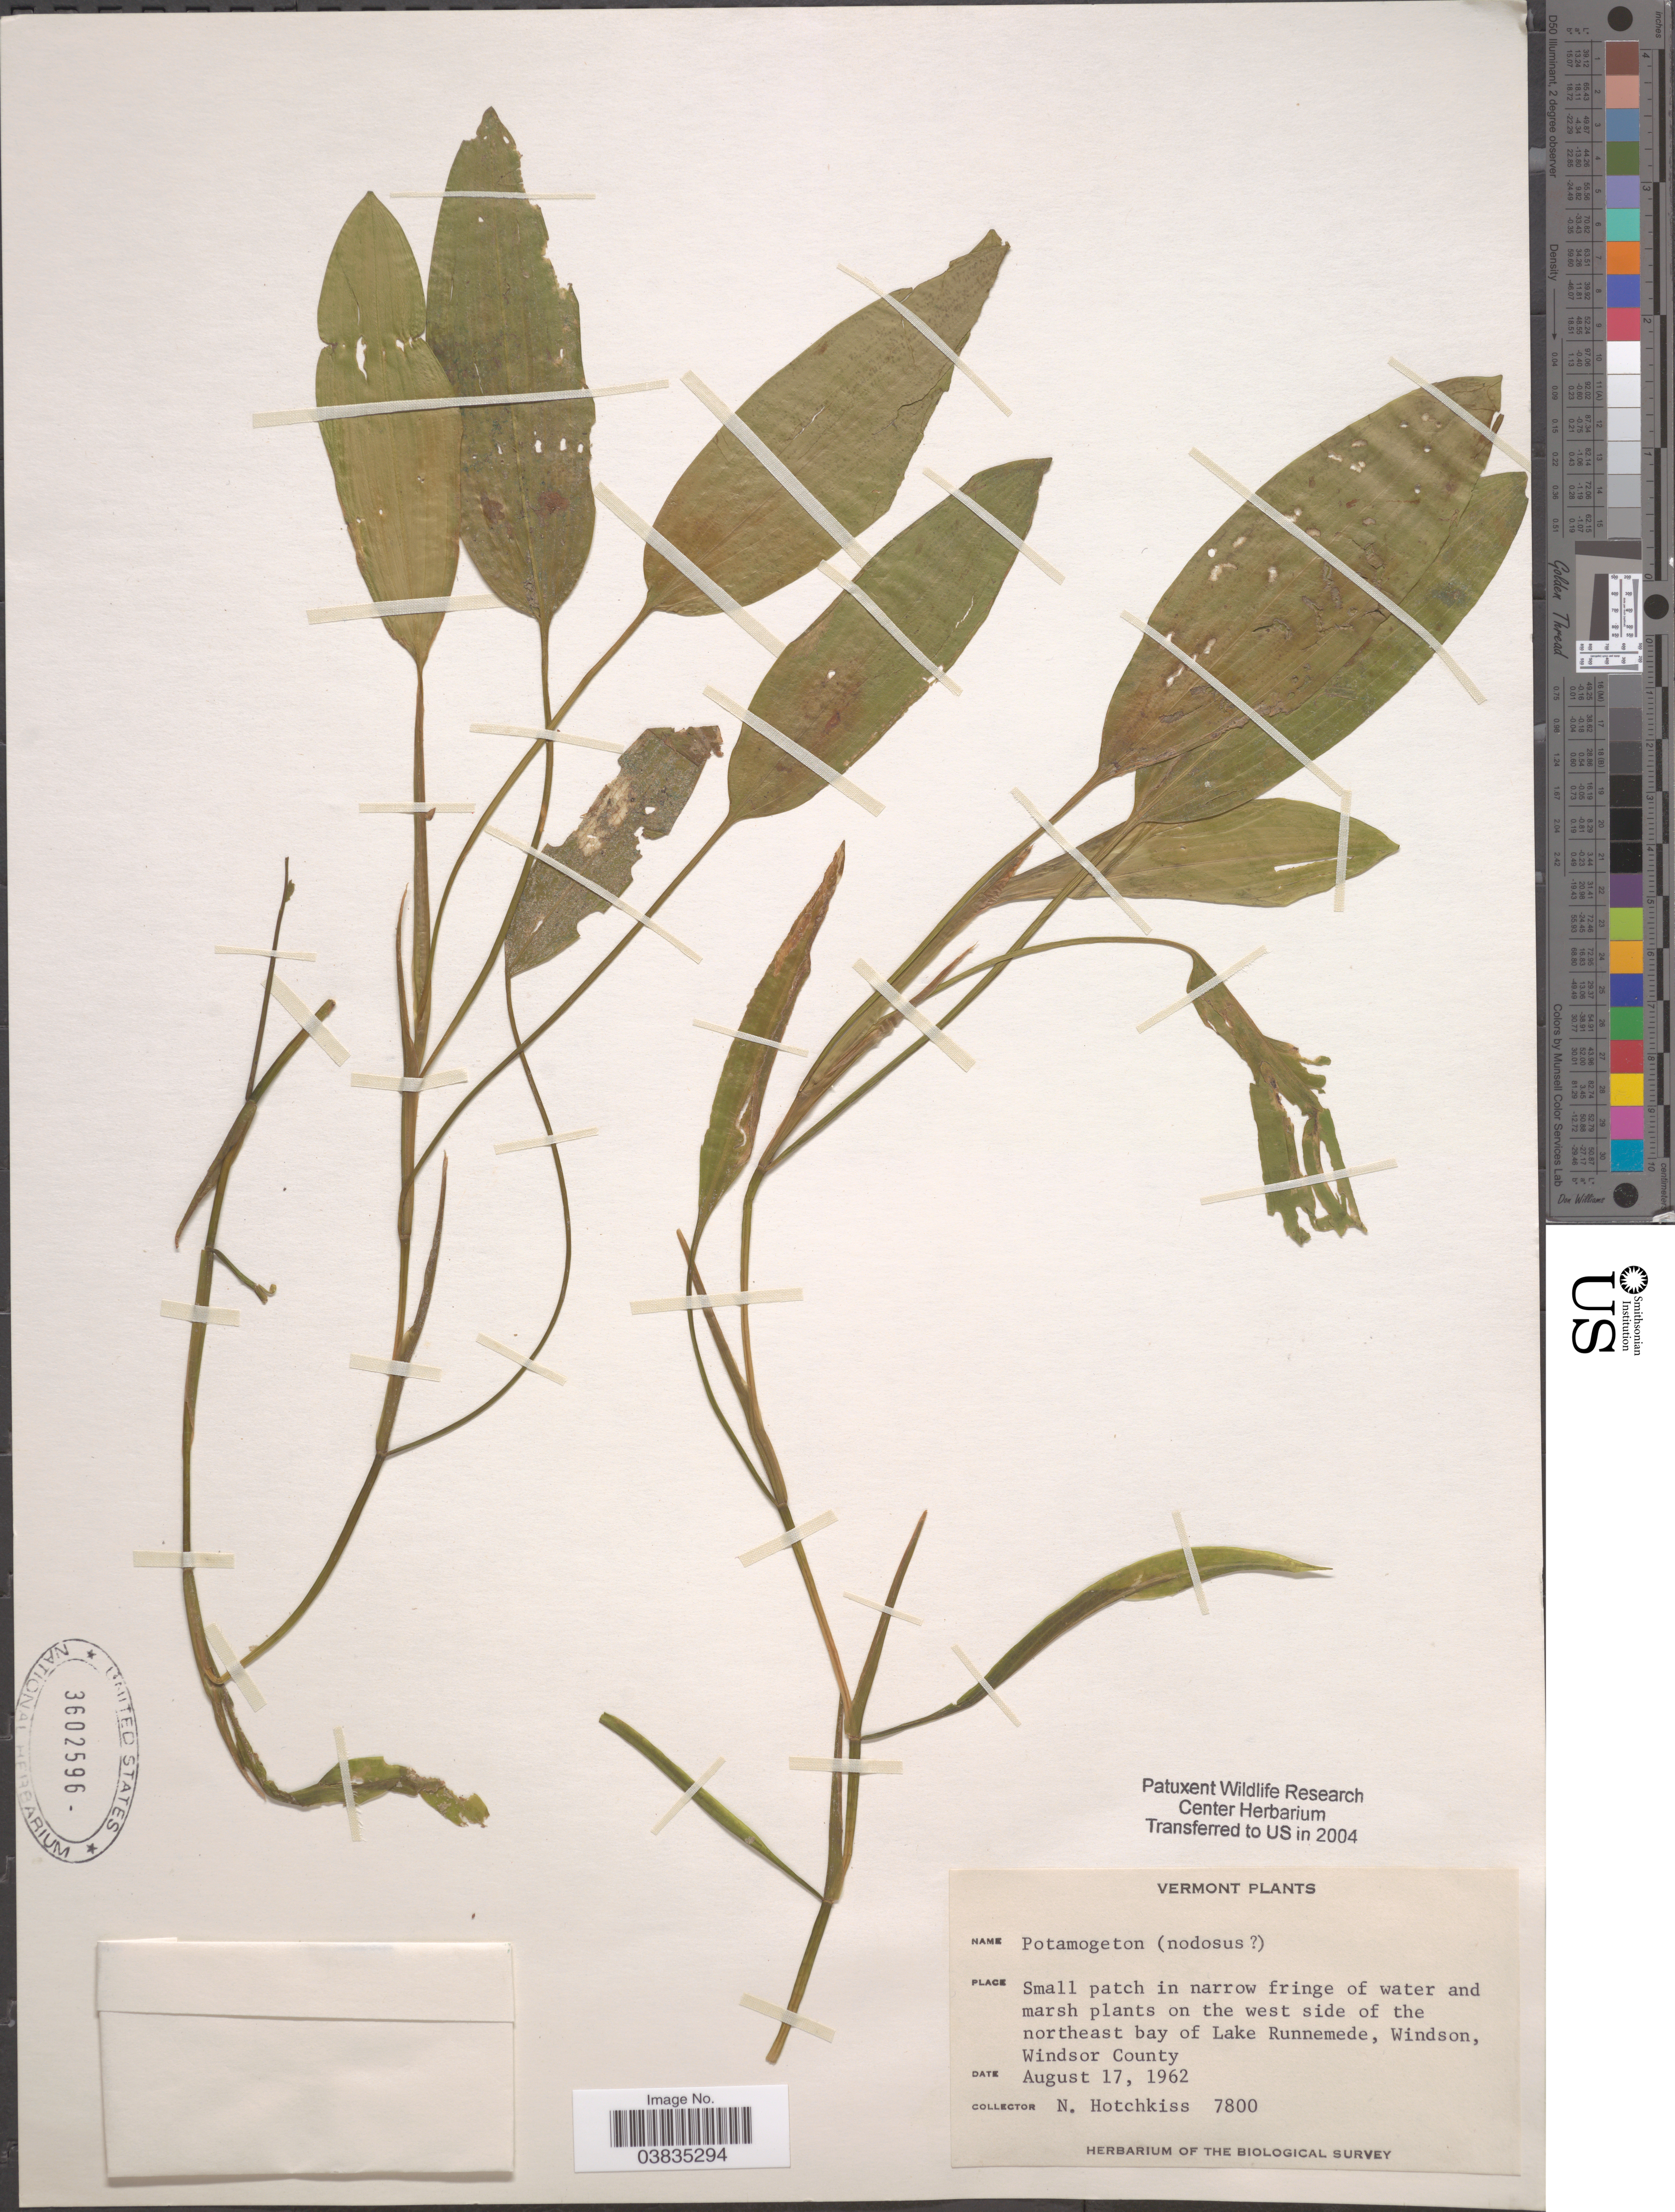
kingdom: Plantae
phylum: Tracheophyta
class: Liliopsida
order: Alismatales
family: Potamogetonaceae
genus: Potamogeton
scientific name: Potamogeton nodosus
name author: Poir.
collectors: N. Hotchkiss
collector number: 7800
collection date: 1962-08-17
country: United States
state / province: Vermont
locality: On the west side of the northeast bay of Lake Runnemede, Windson, Windsor County.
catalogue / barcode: US 3602596